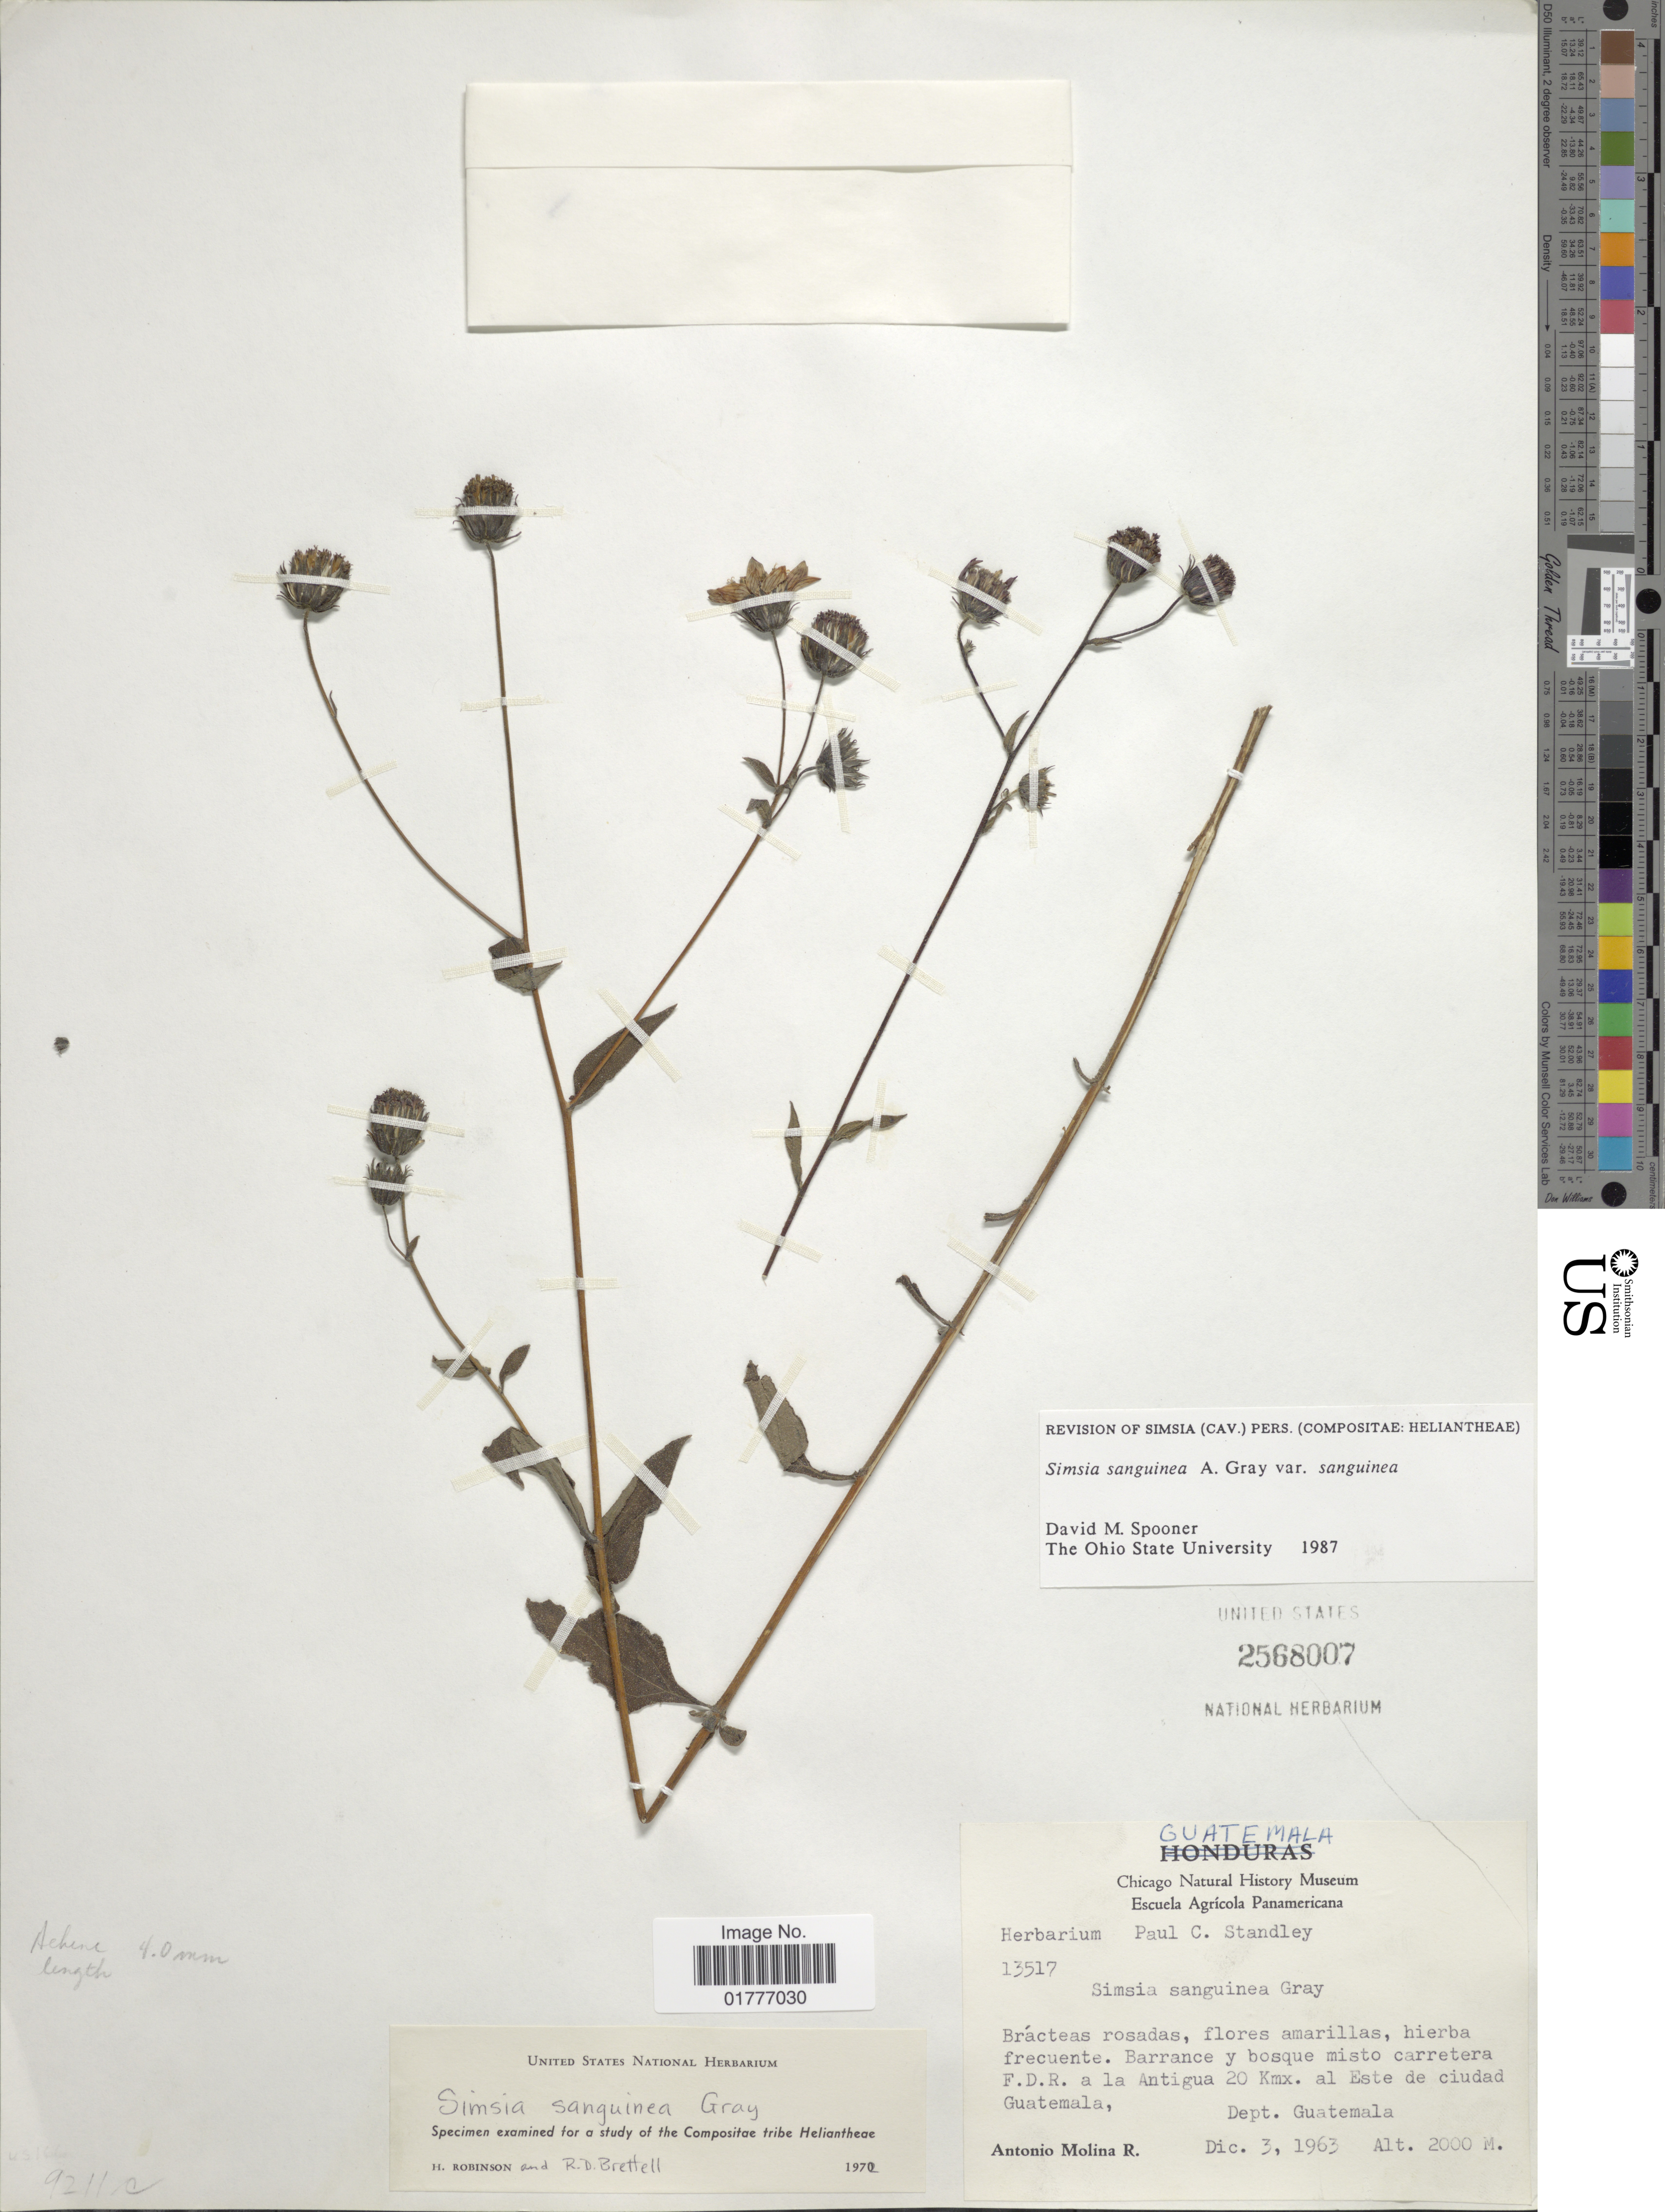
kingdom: Plantae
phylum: Tracheophyta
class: Magnoliopsida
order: Asterales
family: Asteraceae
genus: Simsia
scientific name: Simsia sanguinea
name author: A. Gray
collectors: A. Molina R.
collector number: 13517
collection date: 1963-12-03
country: Guatemala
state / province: Guatemala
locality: Barranca y bosque misto carretera F. D. R. a la Antigua 20 Kmx. al Este de ciudad Guatemala, Dept. Guatemala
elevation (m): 2000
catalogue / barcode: US 2568007